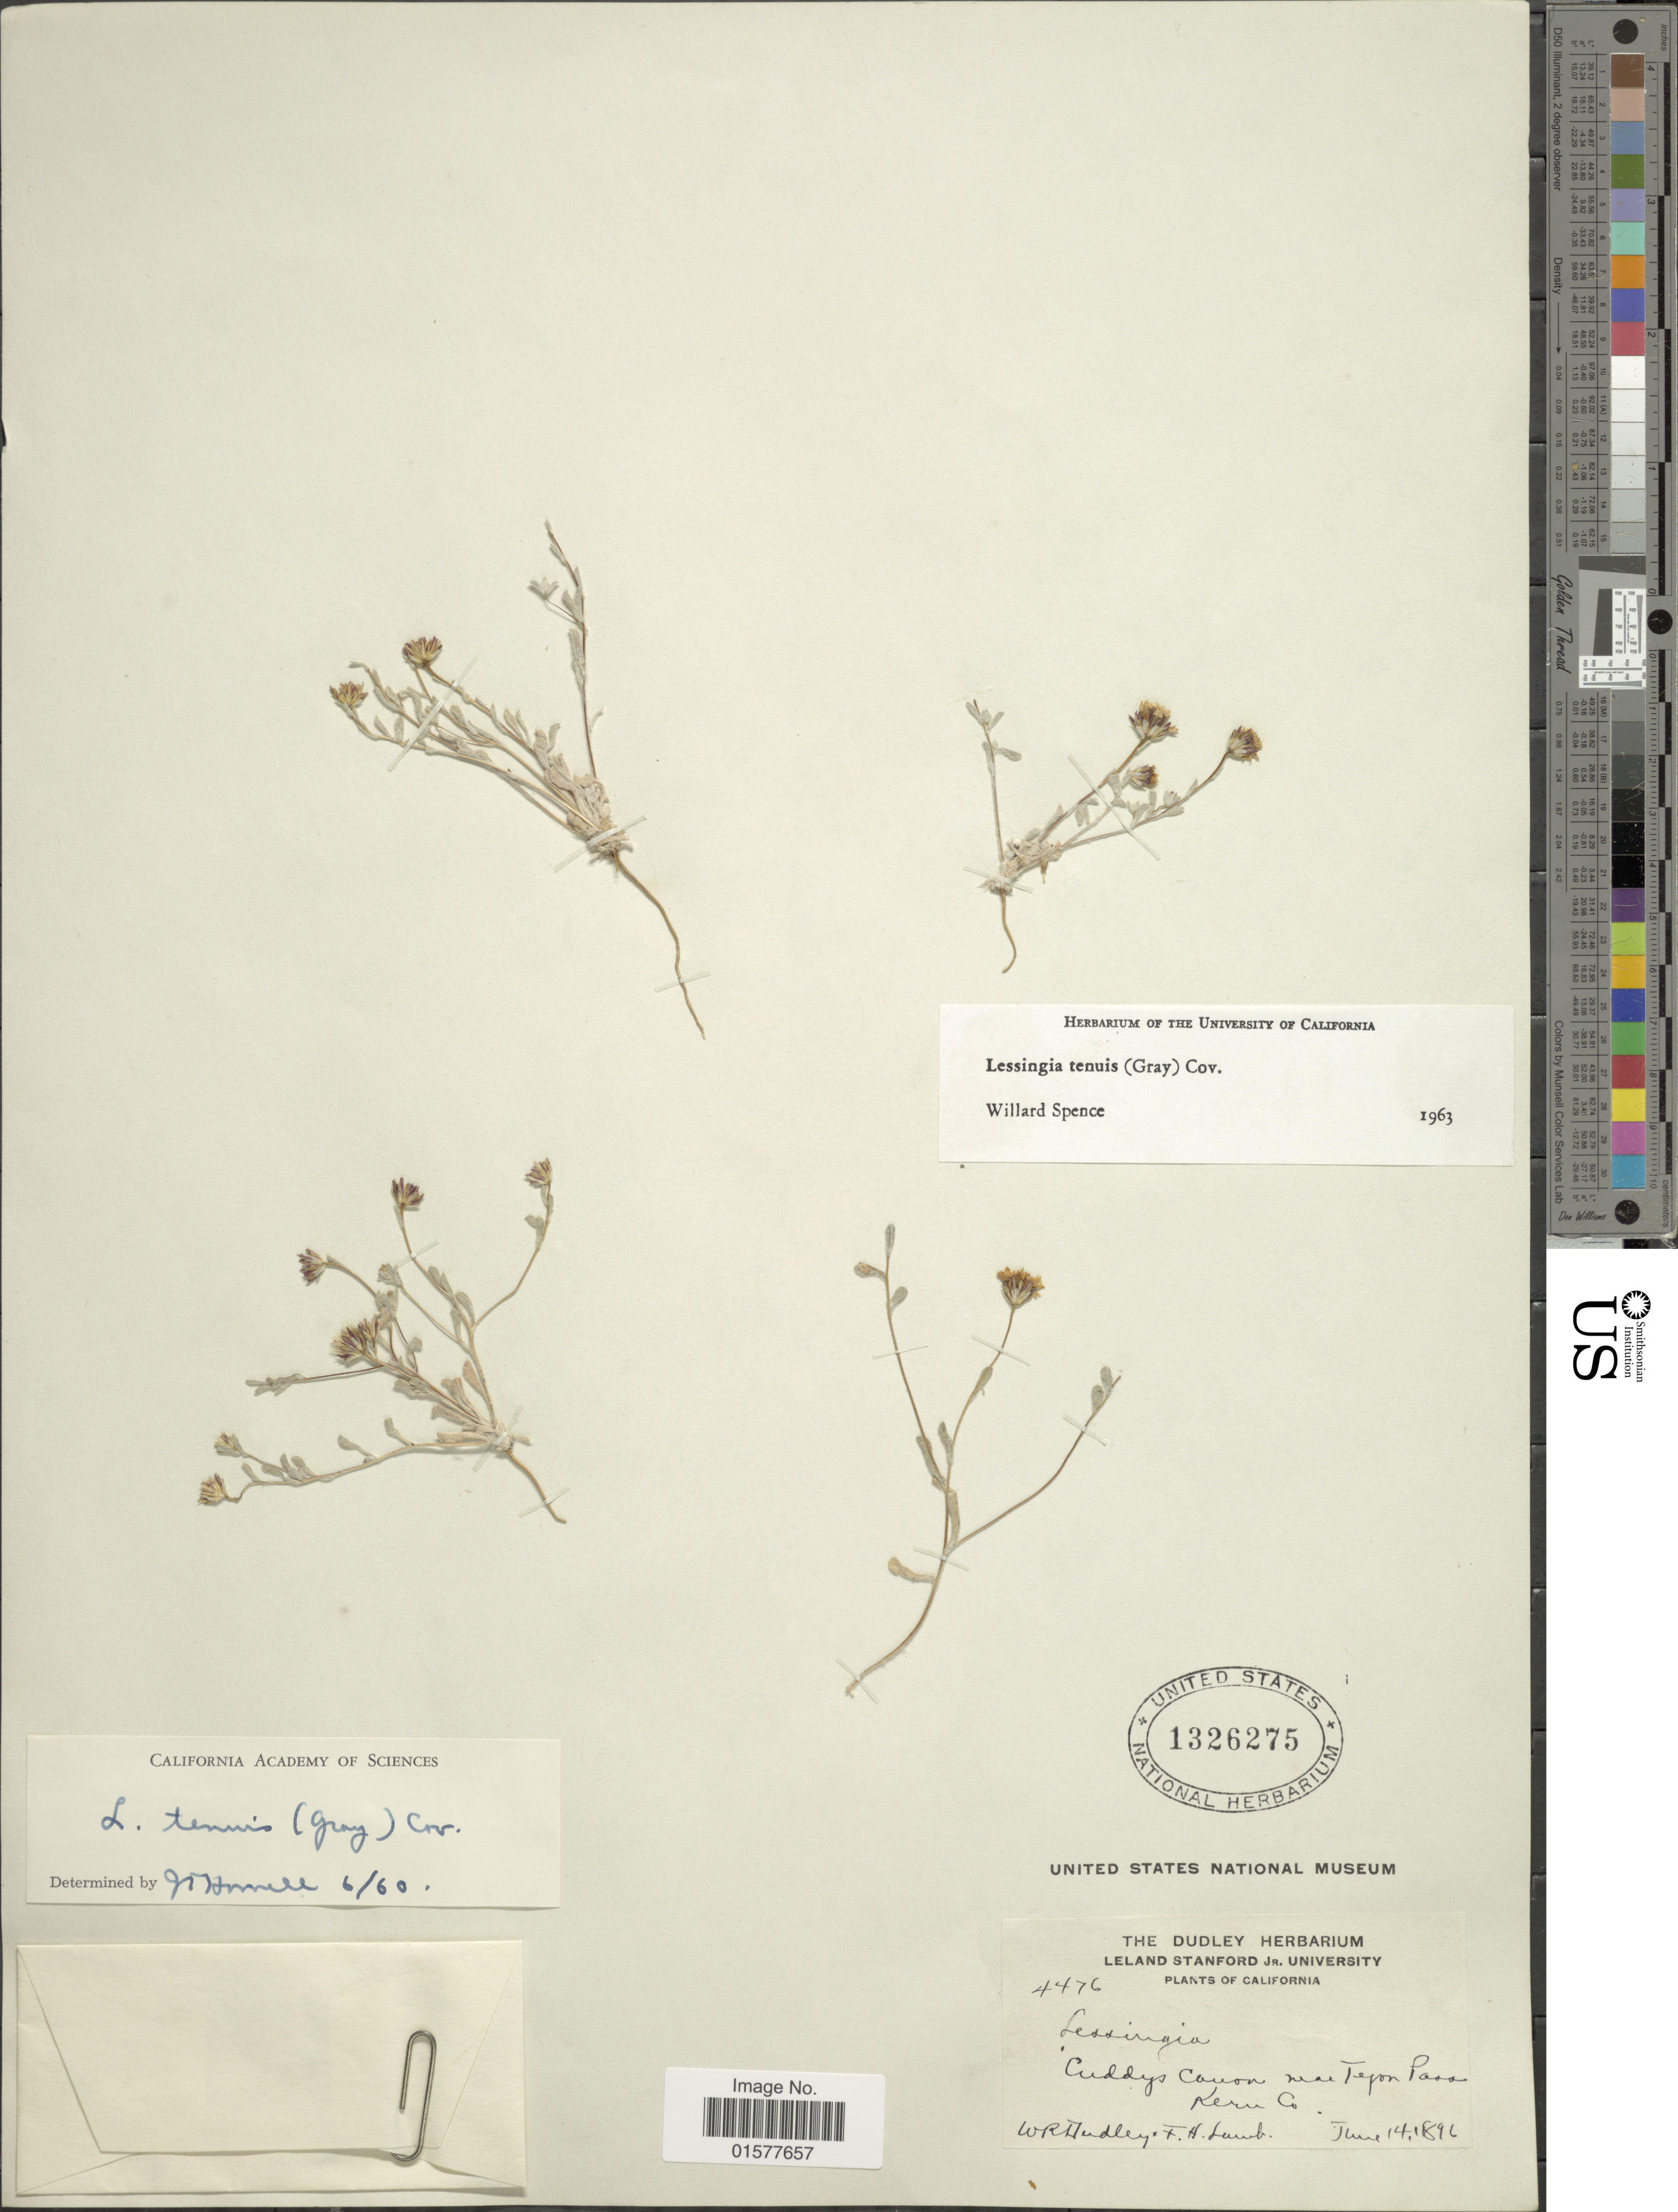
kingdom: Plantae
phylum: Tracheophyta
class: Magnoliopsida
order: Asterales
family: Asteraceae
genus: Lessingia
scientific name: Lessingia tenuis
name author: (A. Gray) Coville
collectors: W. Dudley & F. H. Lamb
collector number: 4476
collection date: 1896-06-14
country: United States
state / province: California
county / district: Kern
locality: Cuddys Canon near Tejon Pass, Kern Co.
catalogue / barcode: US 1326275